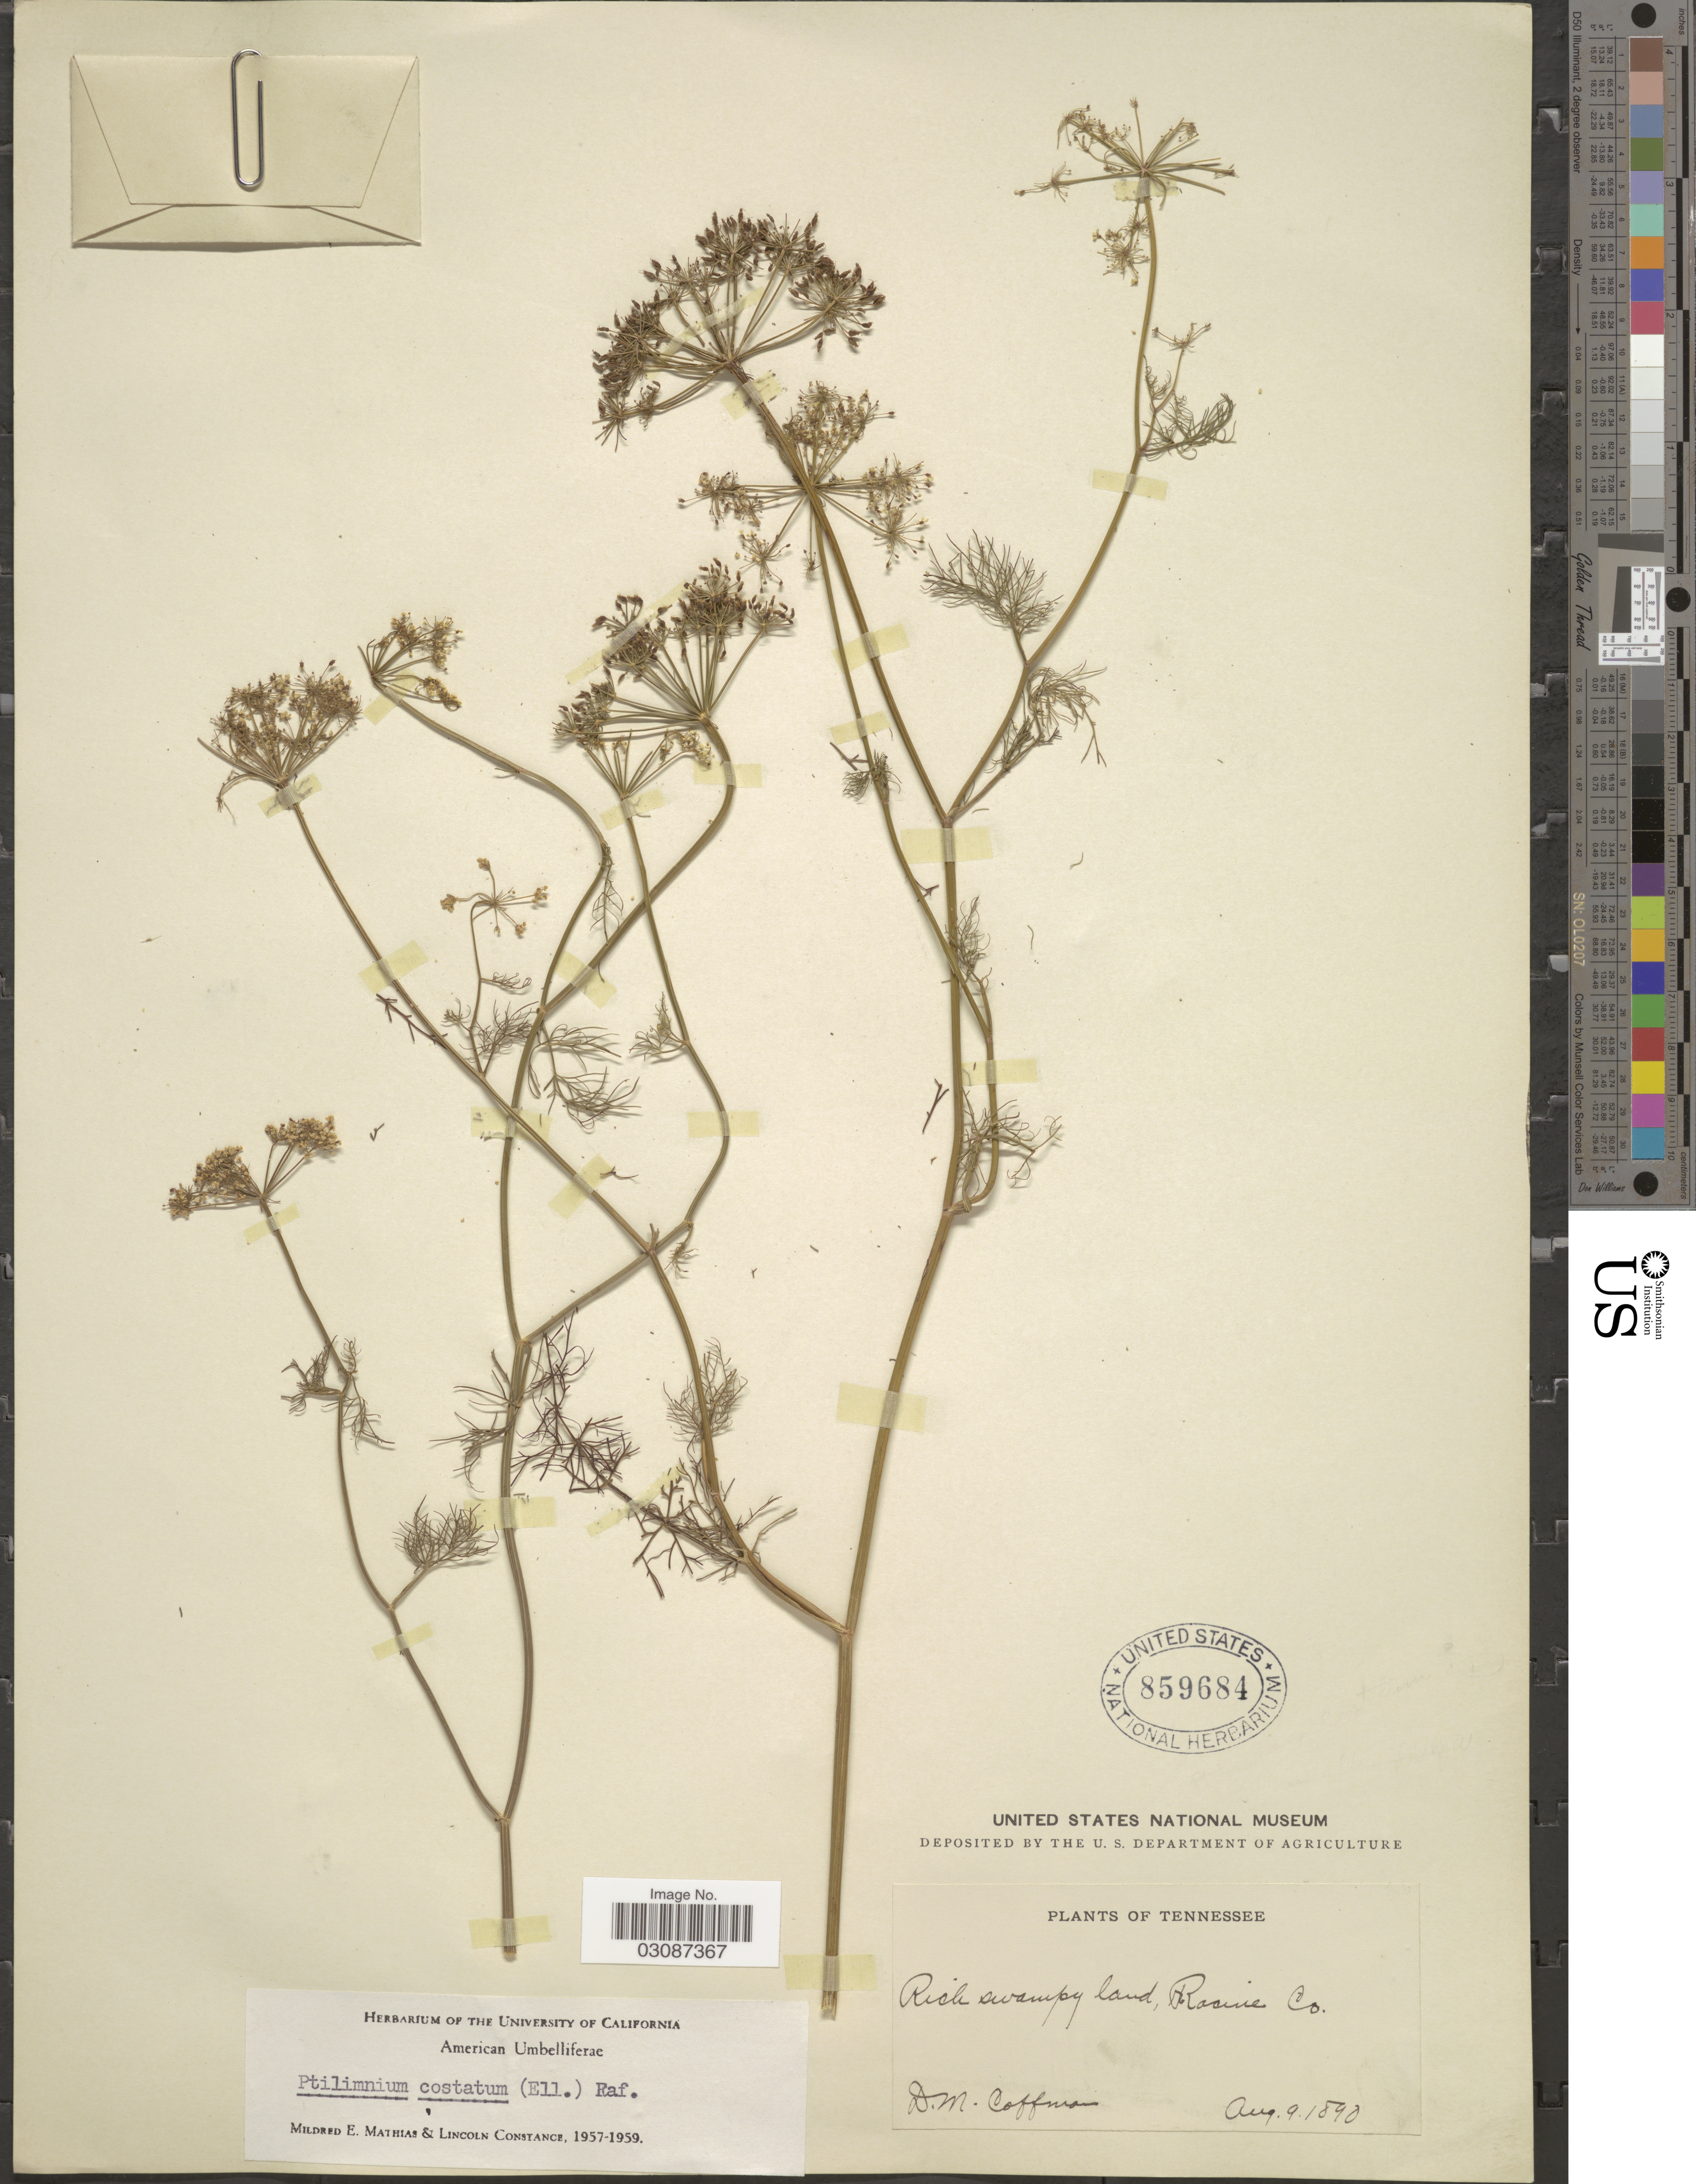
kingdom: Plantae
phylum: Tracheophyta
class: Magnoliopsida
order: Apiales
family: Apiaceae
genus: Ptilimnium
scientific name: Ptilimnium costatum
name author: (Elliott) Raf.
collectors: D. M. Coffman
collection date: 1890-08-09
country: United States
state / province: Tennessee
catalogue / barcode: US 859684